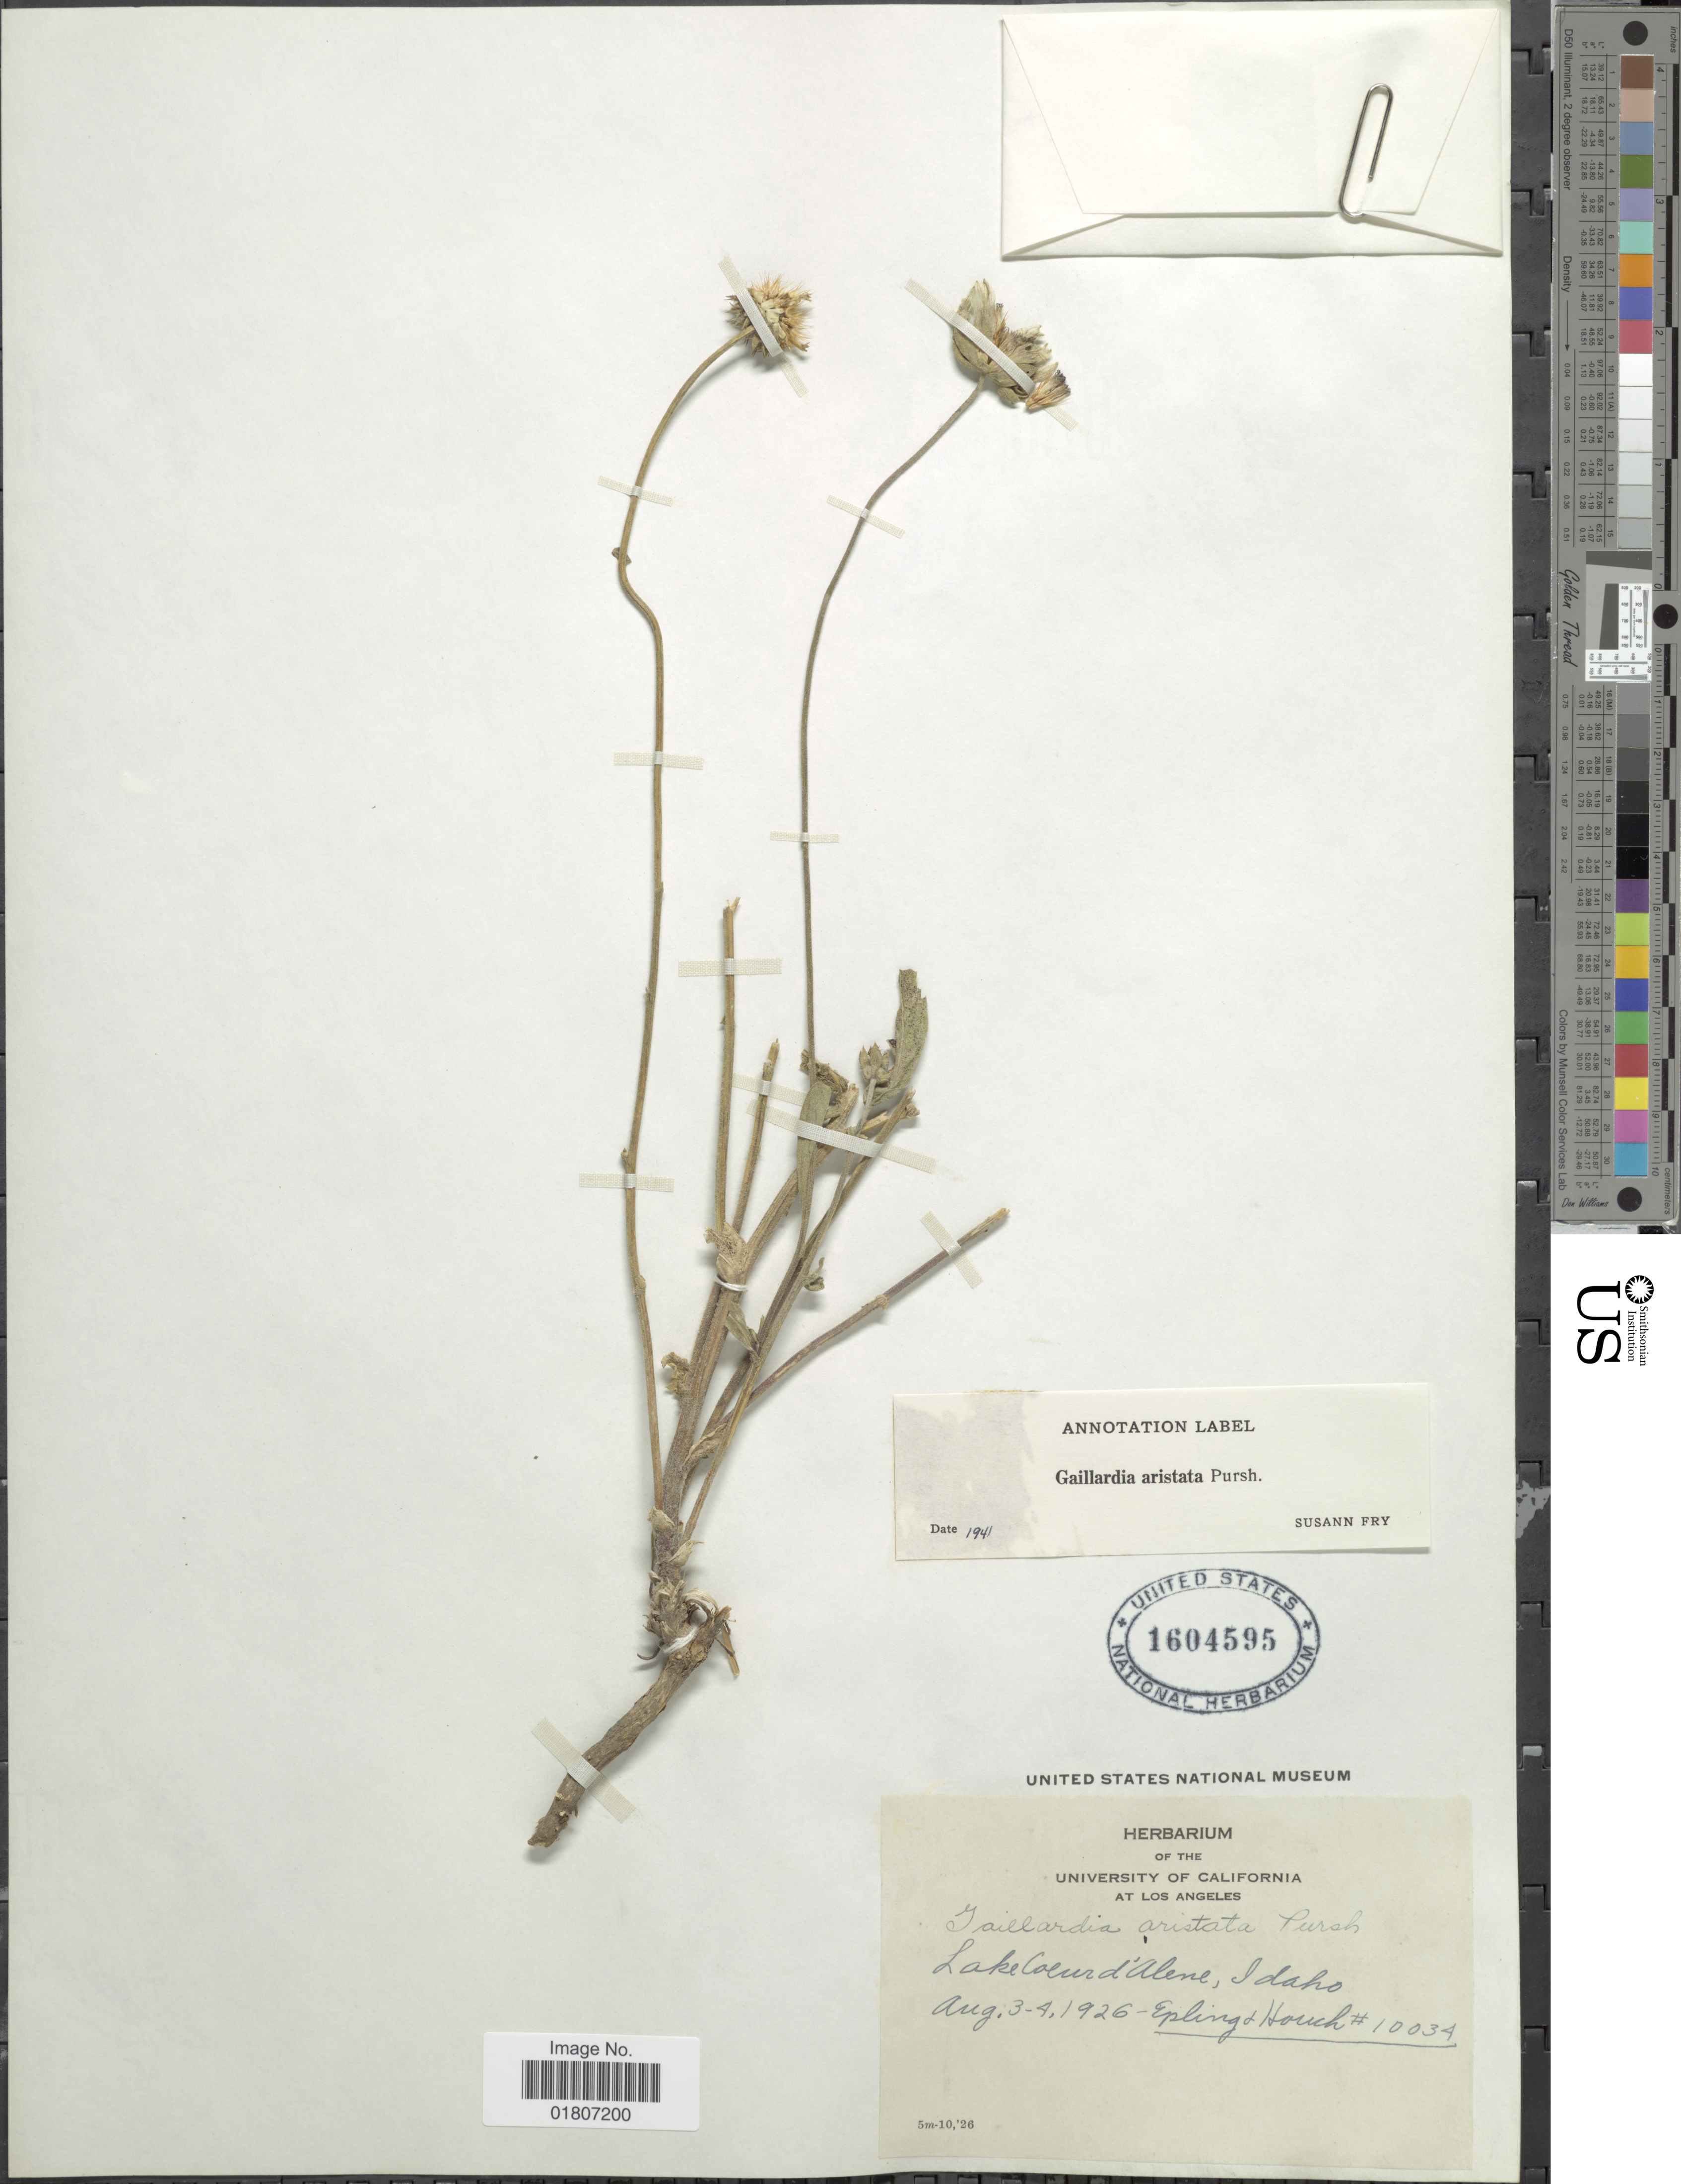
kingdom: Plantae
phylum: Tracheophyta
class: Magnoliopsida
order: Asterales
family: Asteraceae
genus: Gaillardia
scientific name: Gaillardia aristata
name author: Pursh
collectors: -- Epling & -. Hauch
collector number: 10034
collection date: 1926-08-03/1926-08-04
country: United States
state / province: Idaho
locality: Lake Coeur d'Alene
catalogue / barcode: US 1604595